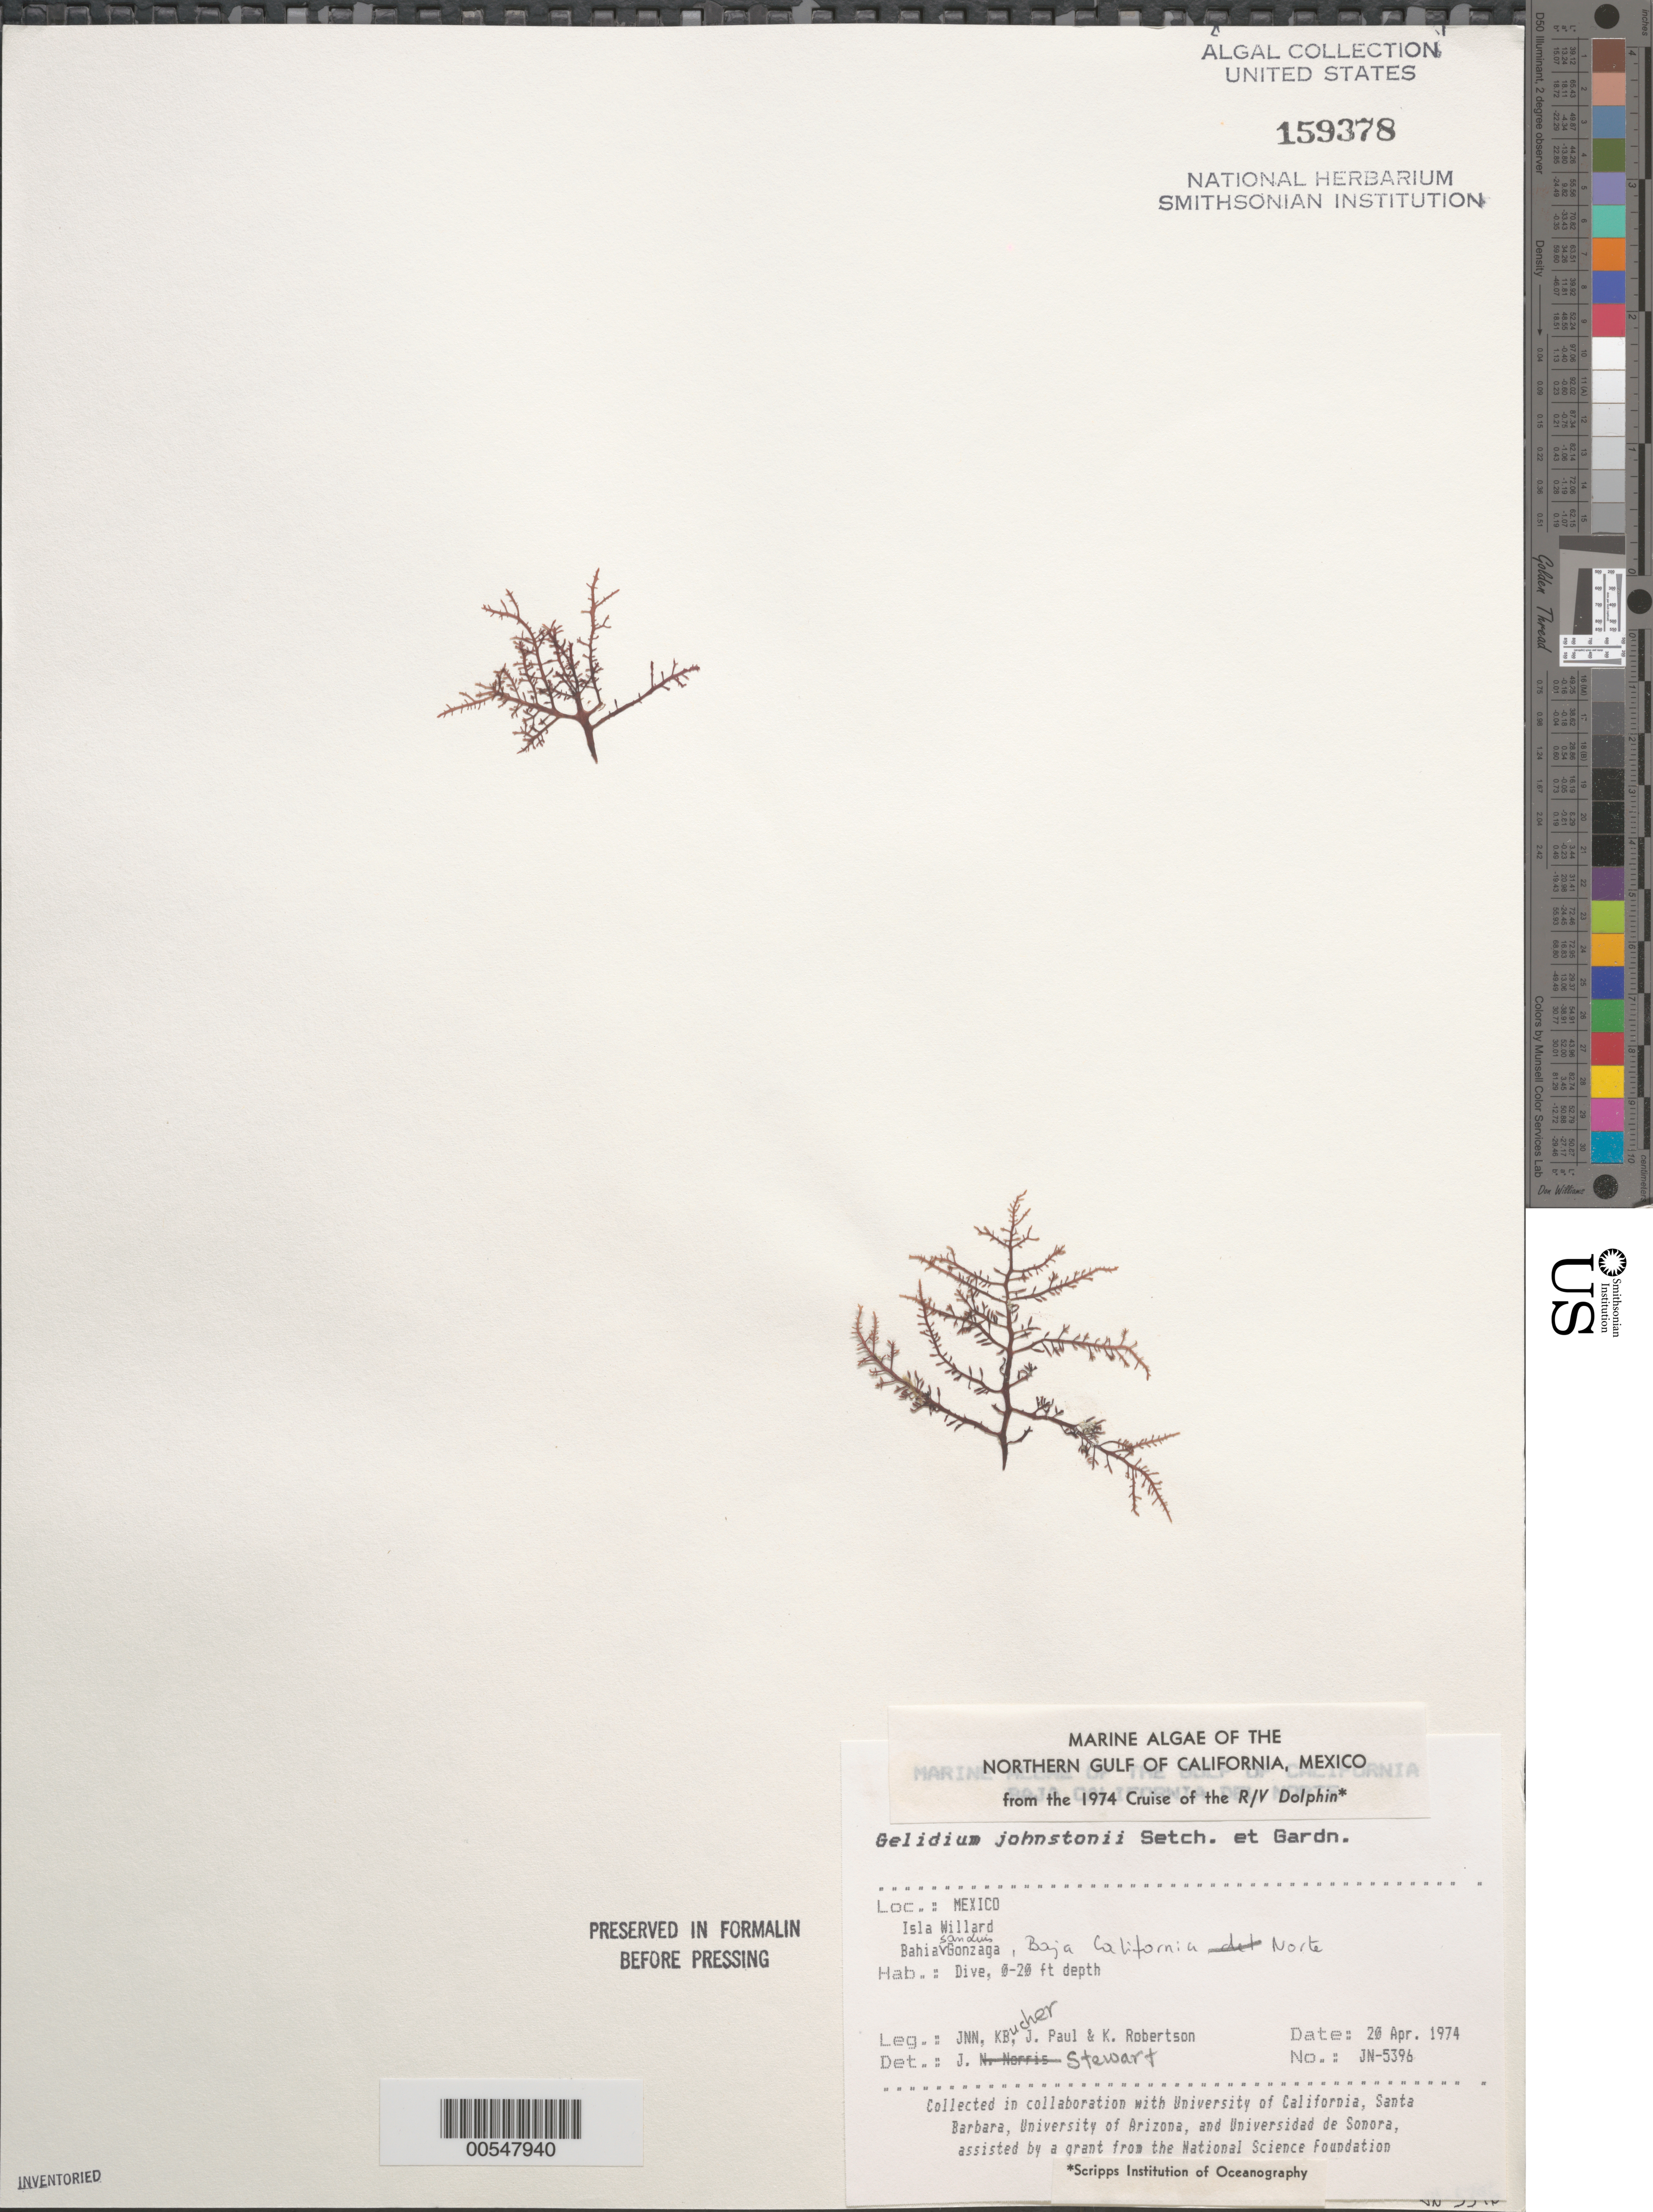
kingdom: Plantae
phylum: Rhodophyta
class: Florideophyceae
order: Gelidiales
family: Gelidiaceae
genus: Gelidium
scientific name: Gelidium johnstonii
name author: Setchell & N.L. Gardner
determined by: Stewart, J.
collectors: J. N. Norris, K. E. Bucher, J. Paul & K. Robertson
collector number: JN-5396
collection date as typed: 20 Apr 1974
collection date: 1974-04-20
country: Mexico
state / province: Baja California Norte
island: Isla Willard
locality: Bahia San Luis Gonzaga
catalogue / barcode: US 159378